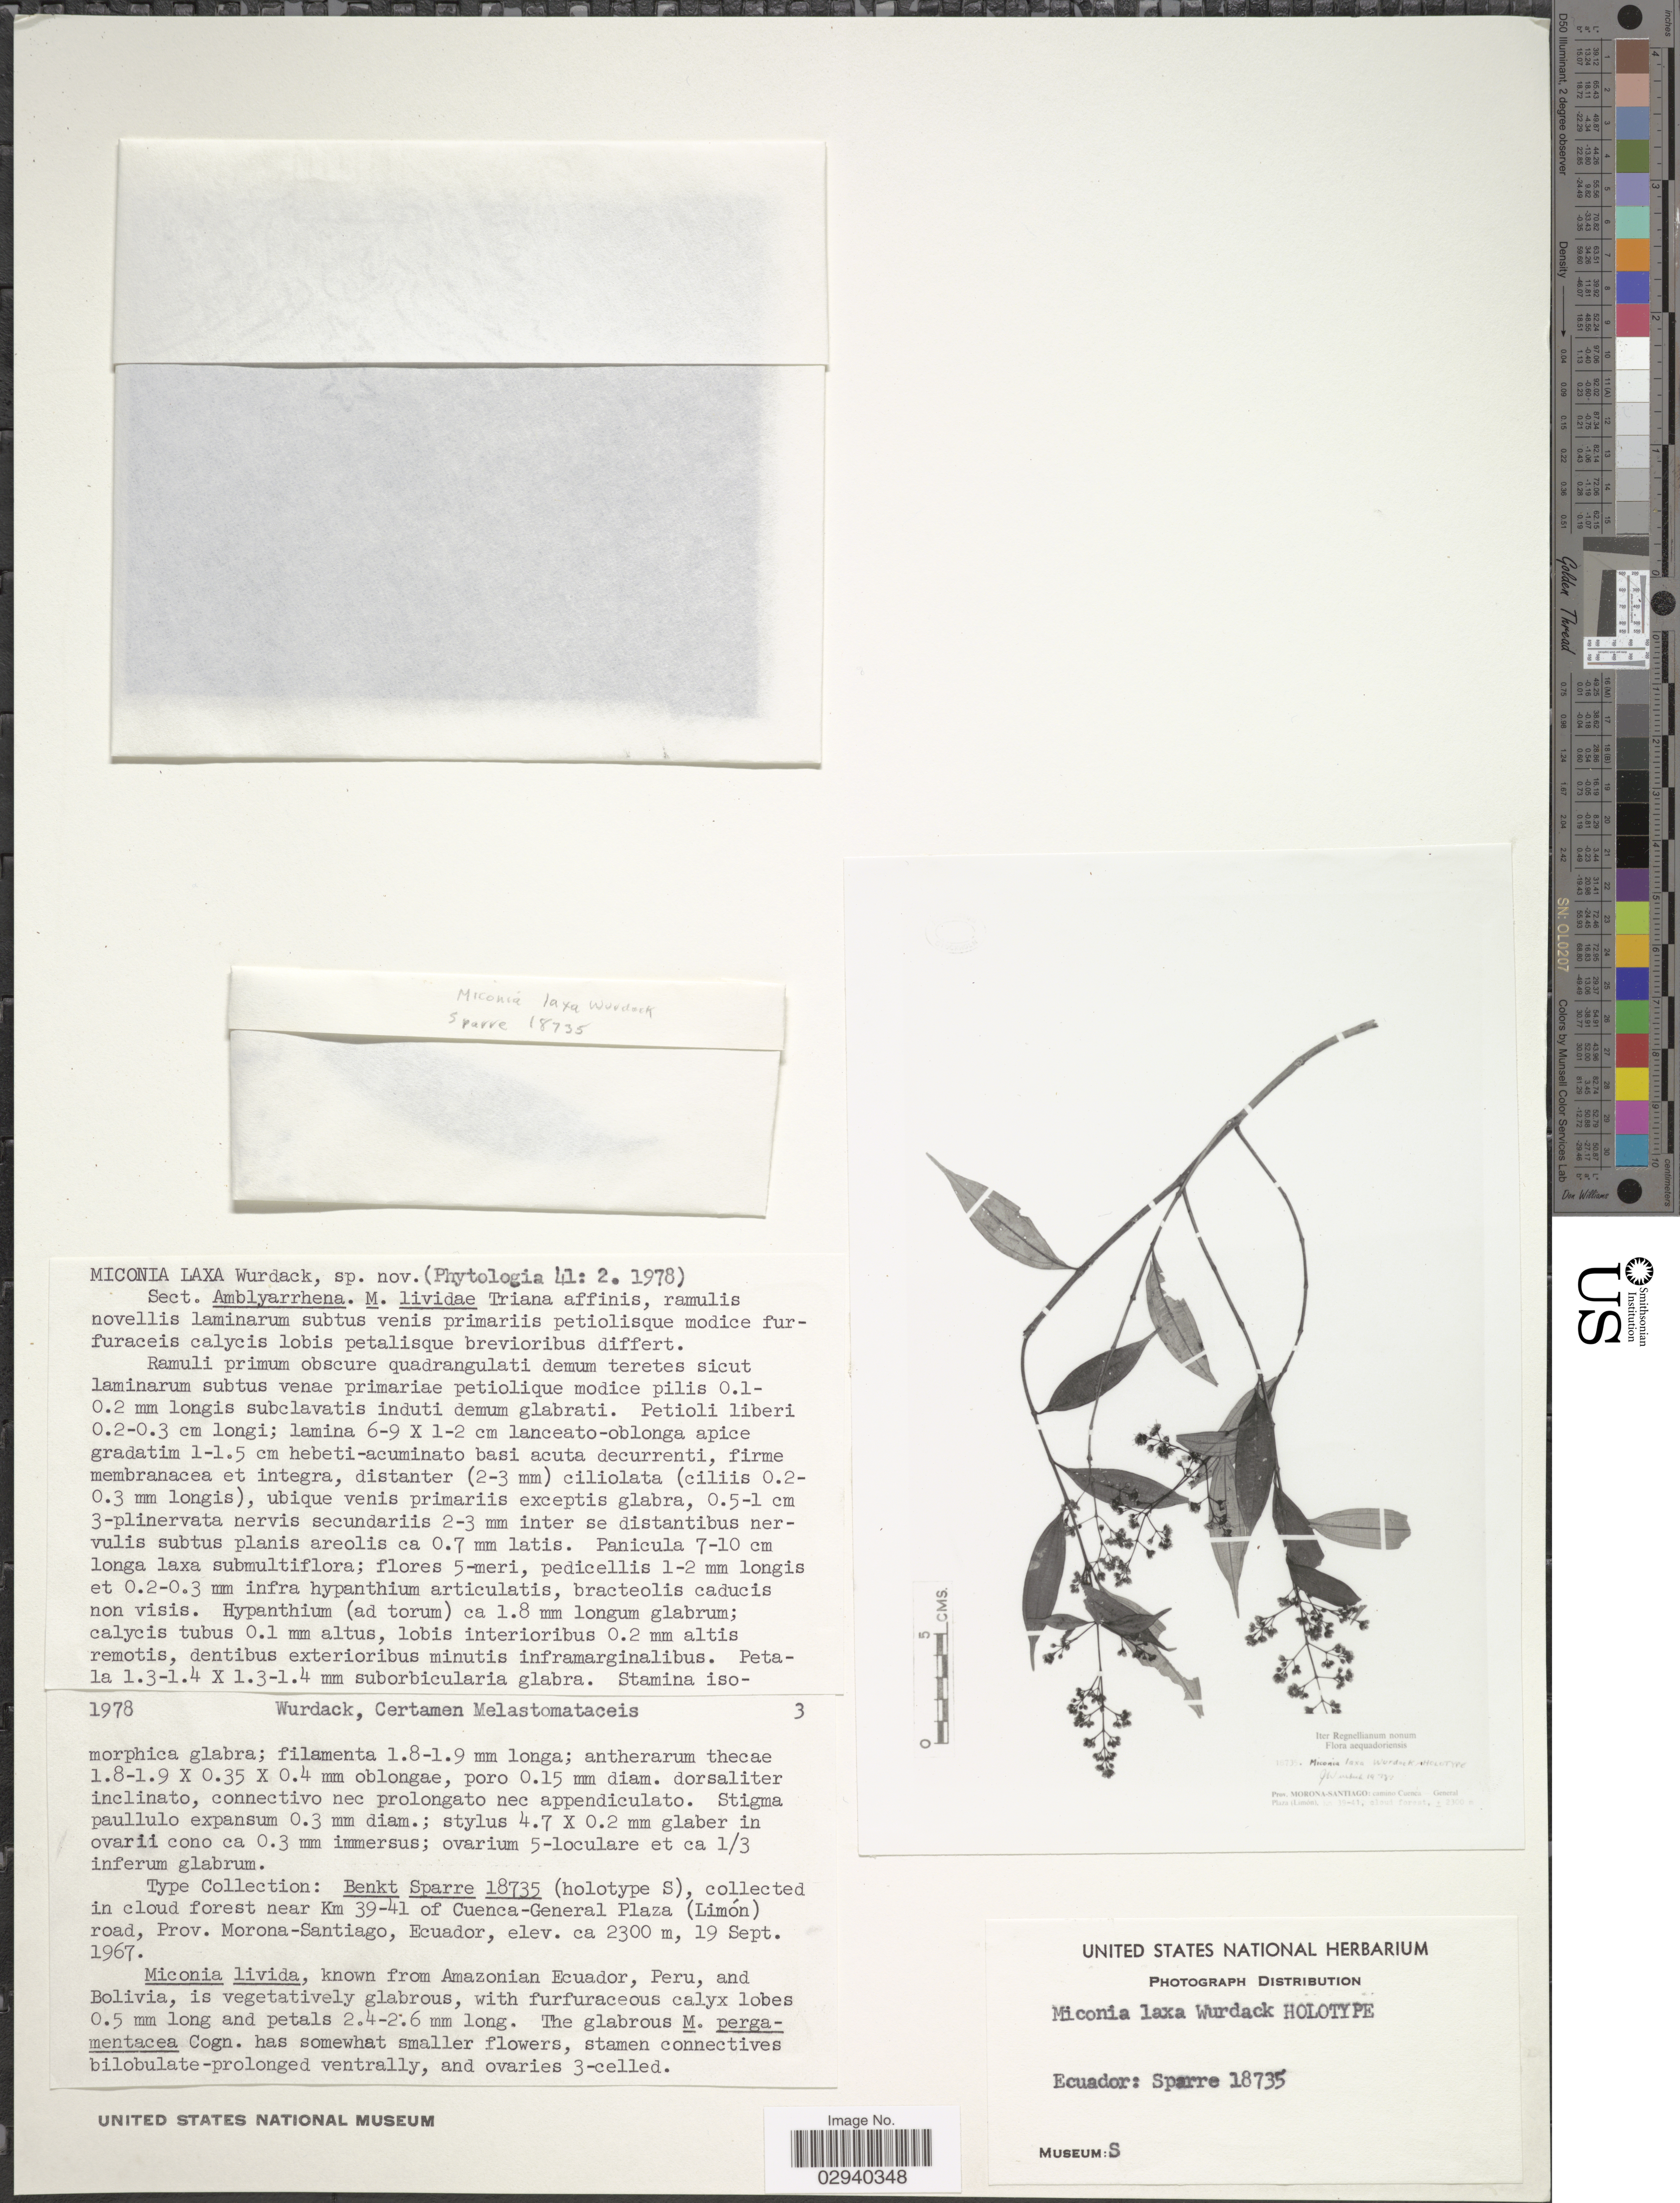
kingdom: Plantae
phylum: Tracheophyta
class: Magnoliopsida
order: Myrtales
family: Melastomataceae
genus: Miconia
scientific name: Miconia laxa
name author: Wurdack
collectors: B. Sparre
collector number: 1873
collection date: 1967-09-19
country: Ecuador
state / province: Morona-Santiago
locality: In cloud forest near Km 39-41 of Cuenca-General Plaza (Limón) road.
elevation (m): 2300